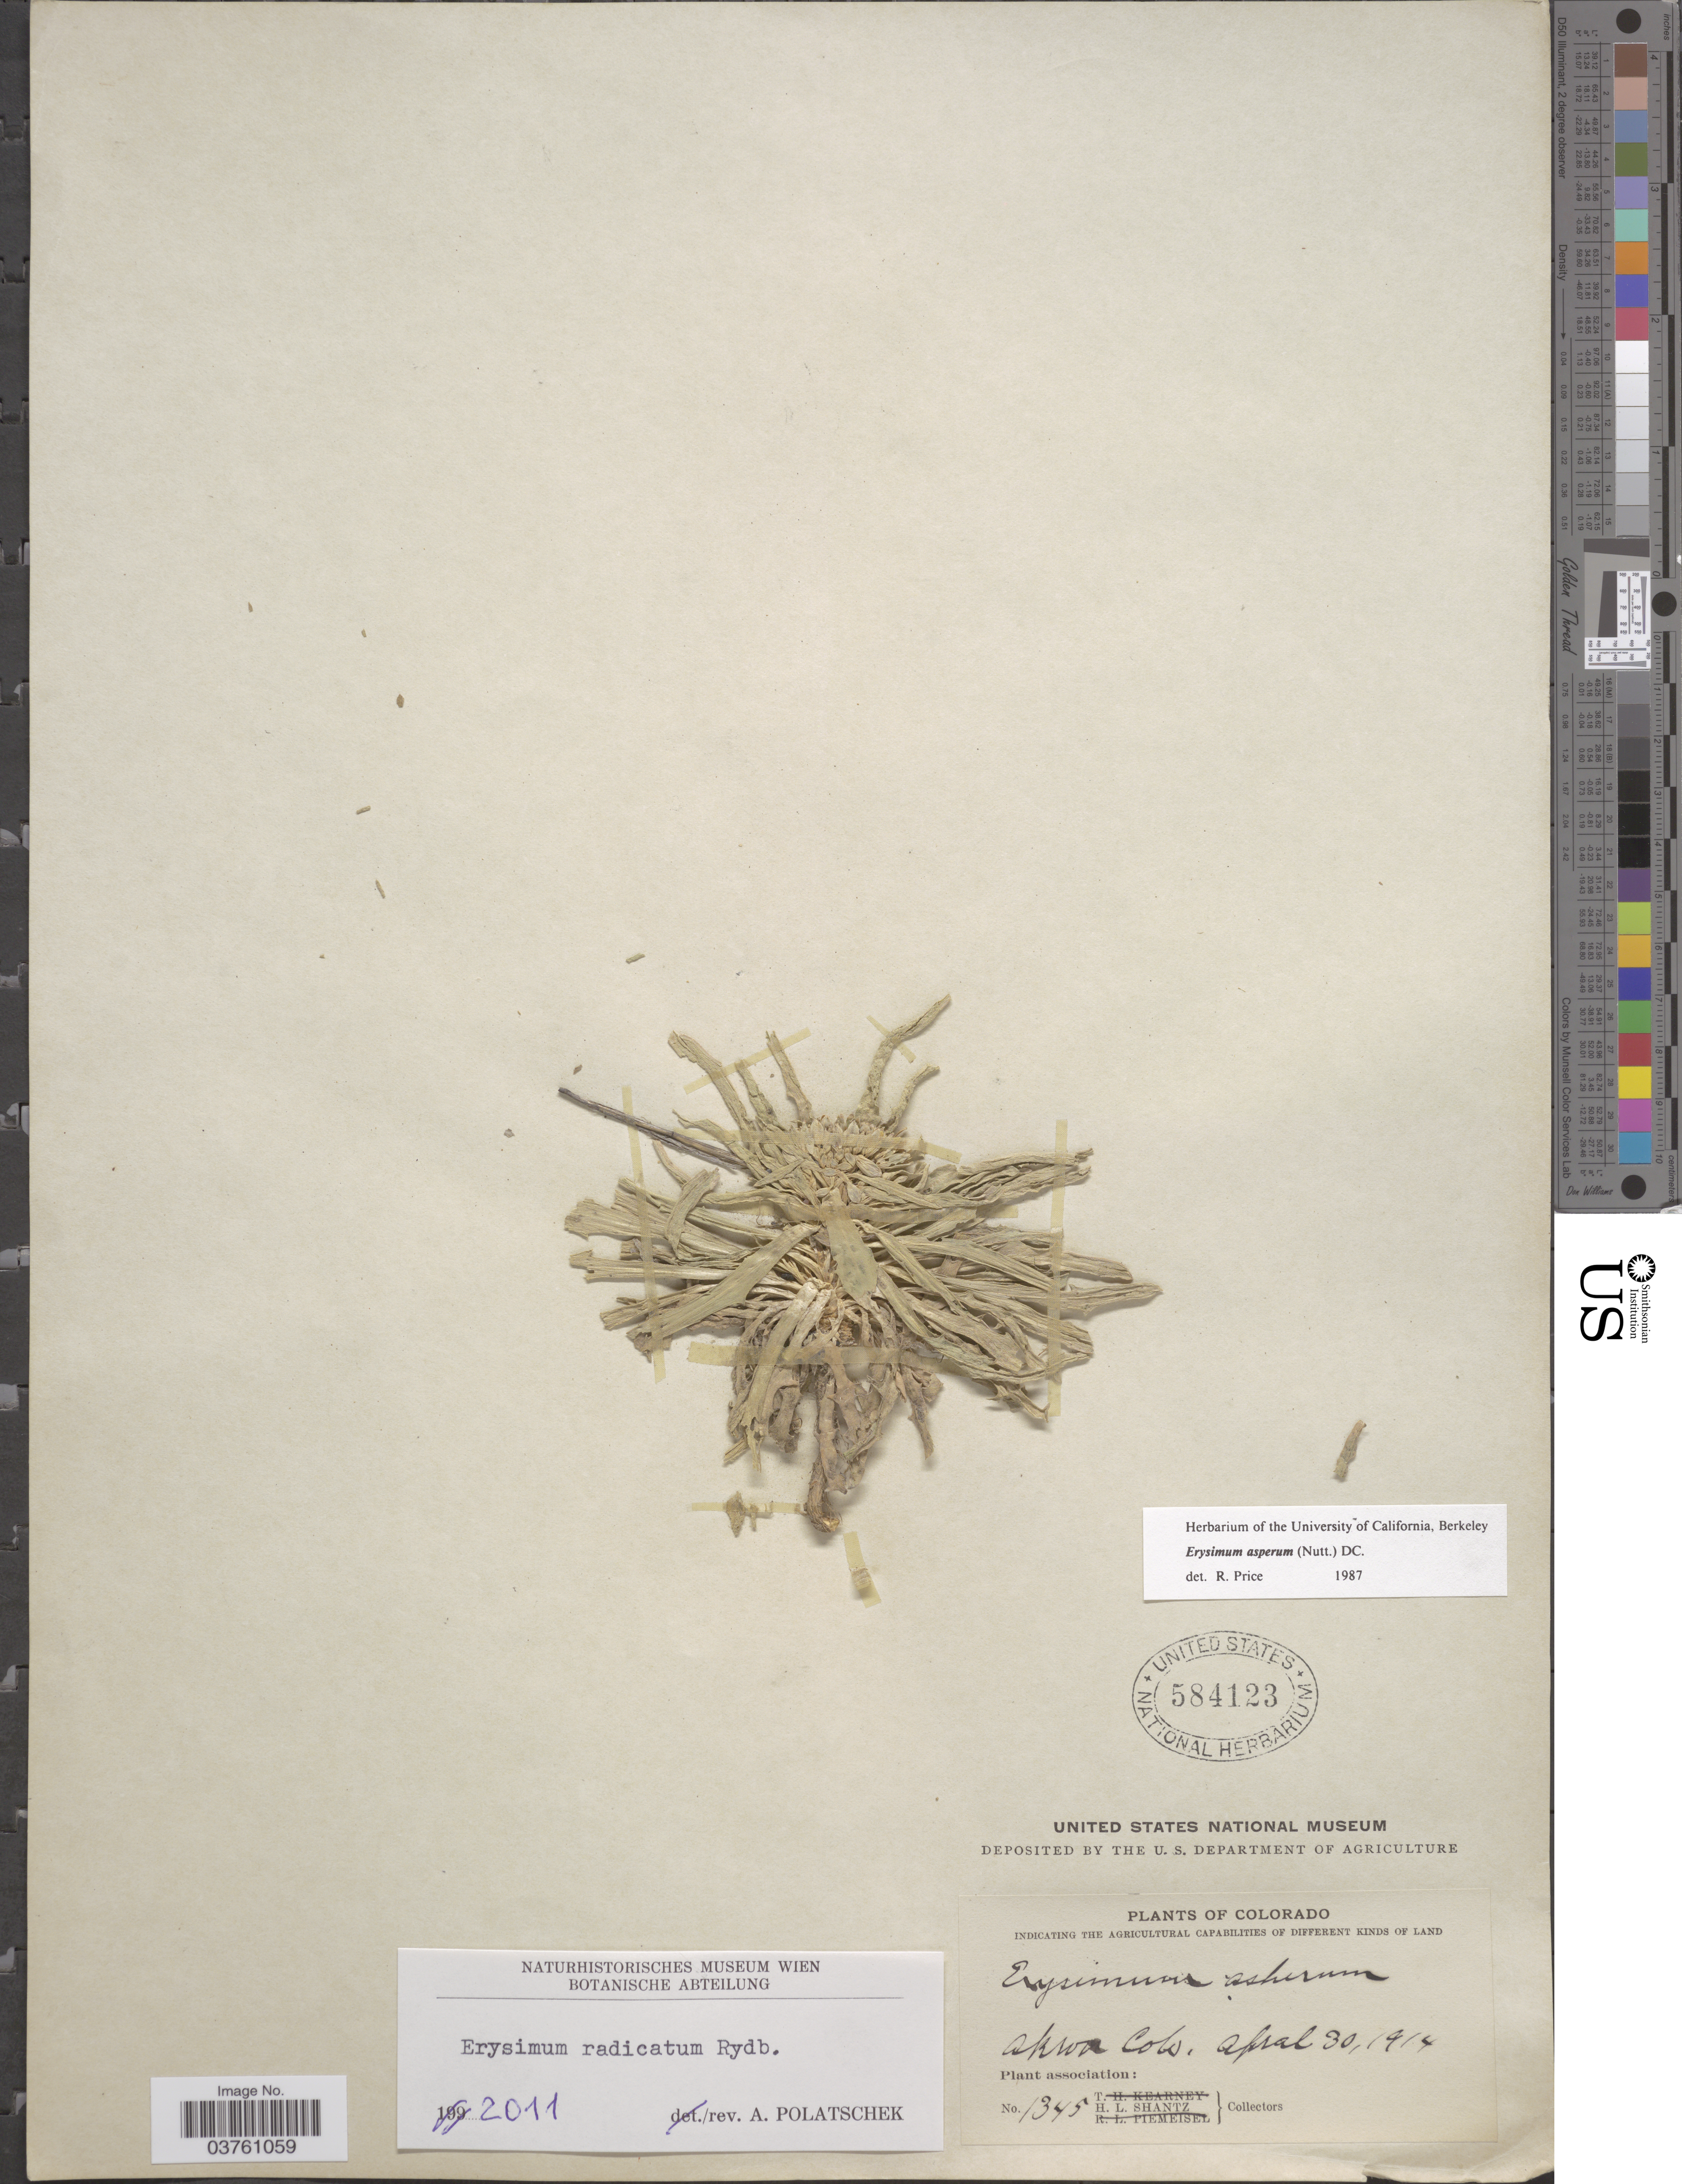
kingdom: Plantae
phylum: Tracheophyta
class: Magnoliopsida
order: Brassicales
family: Brassicaceae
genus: Erysimum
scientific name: Erysimum radicatum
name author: Rydb.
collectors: H. Shantz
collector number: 1345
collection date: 1914-04-30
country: United States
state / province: Colorado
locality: Akron.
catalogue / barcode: US 584123